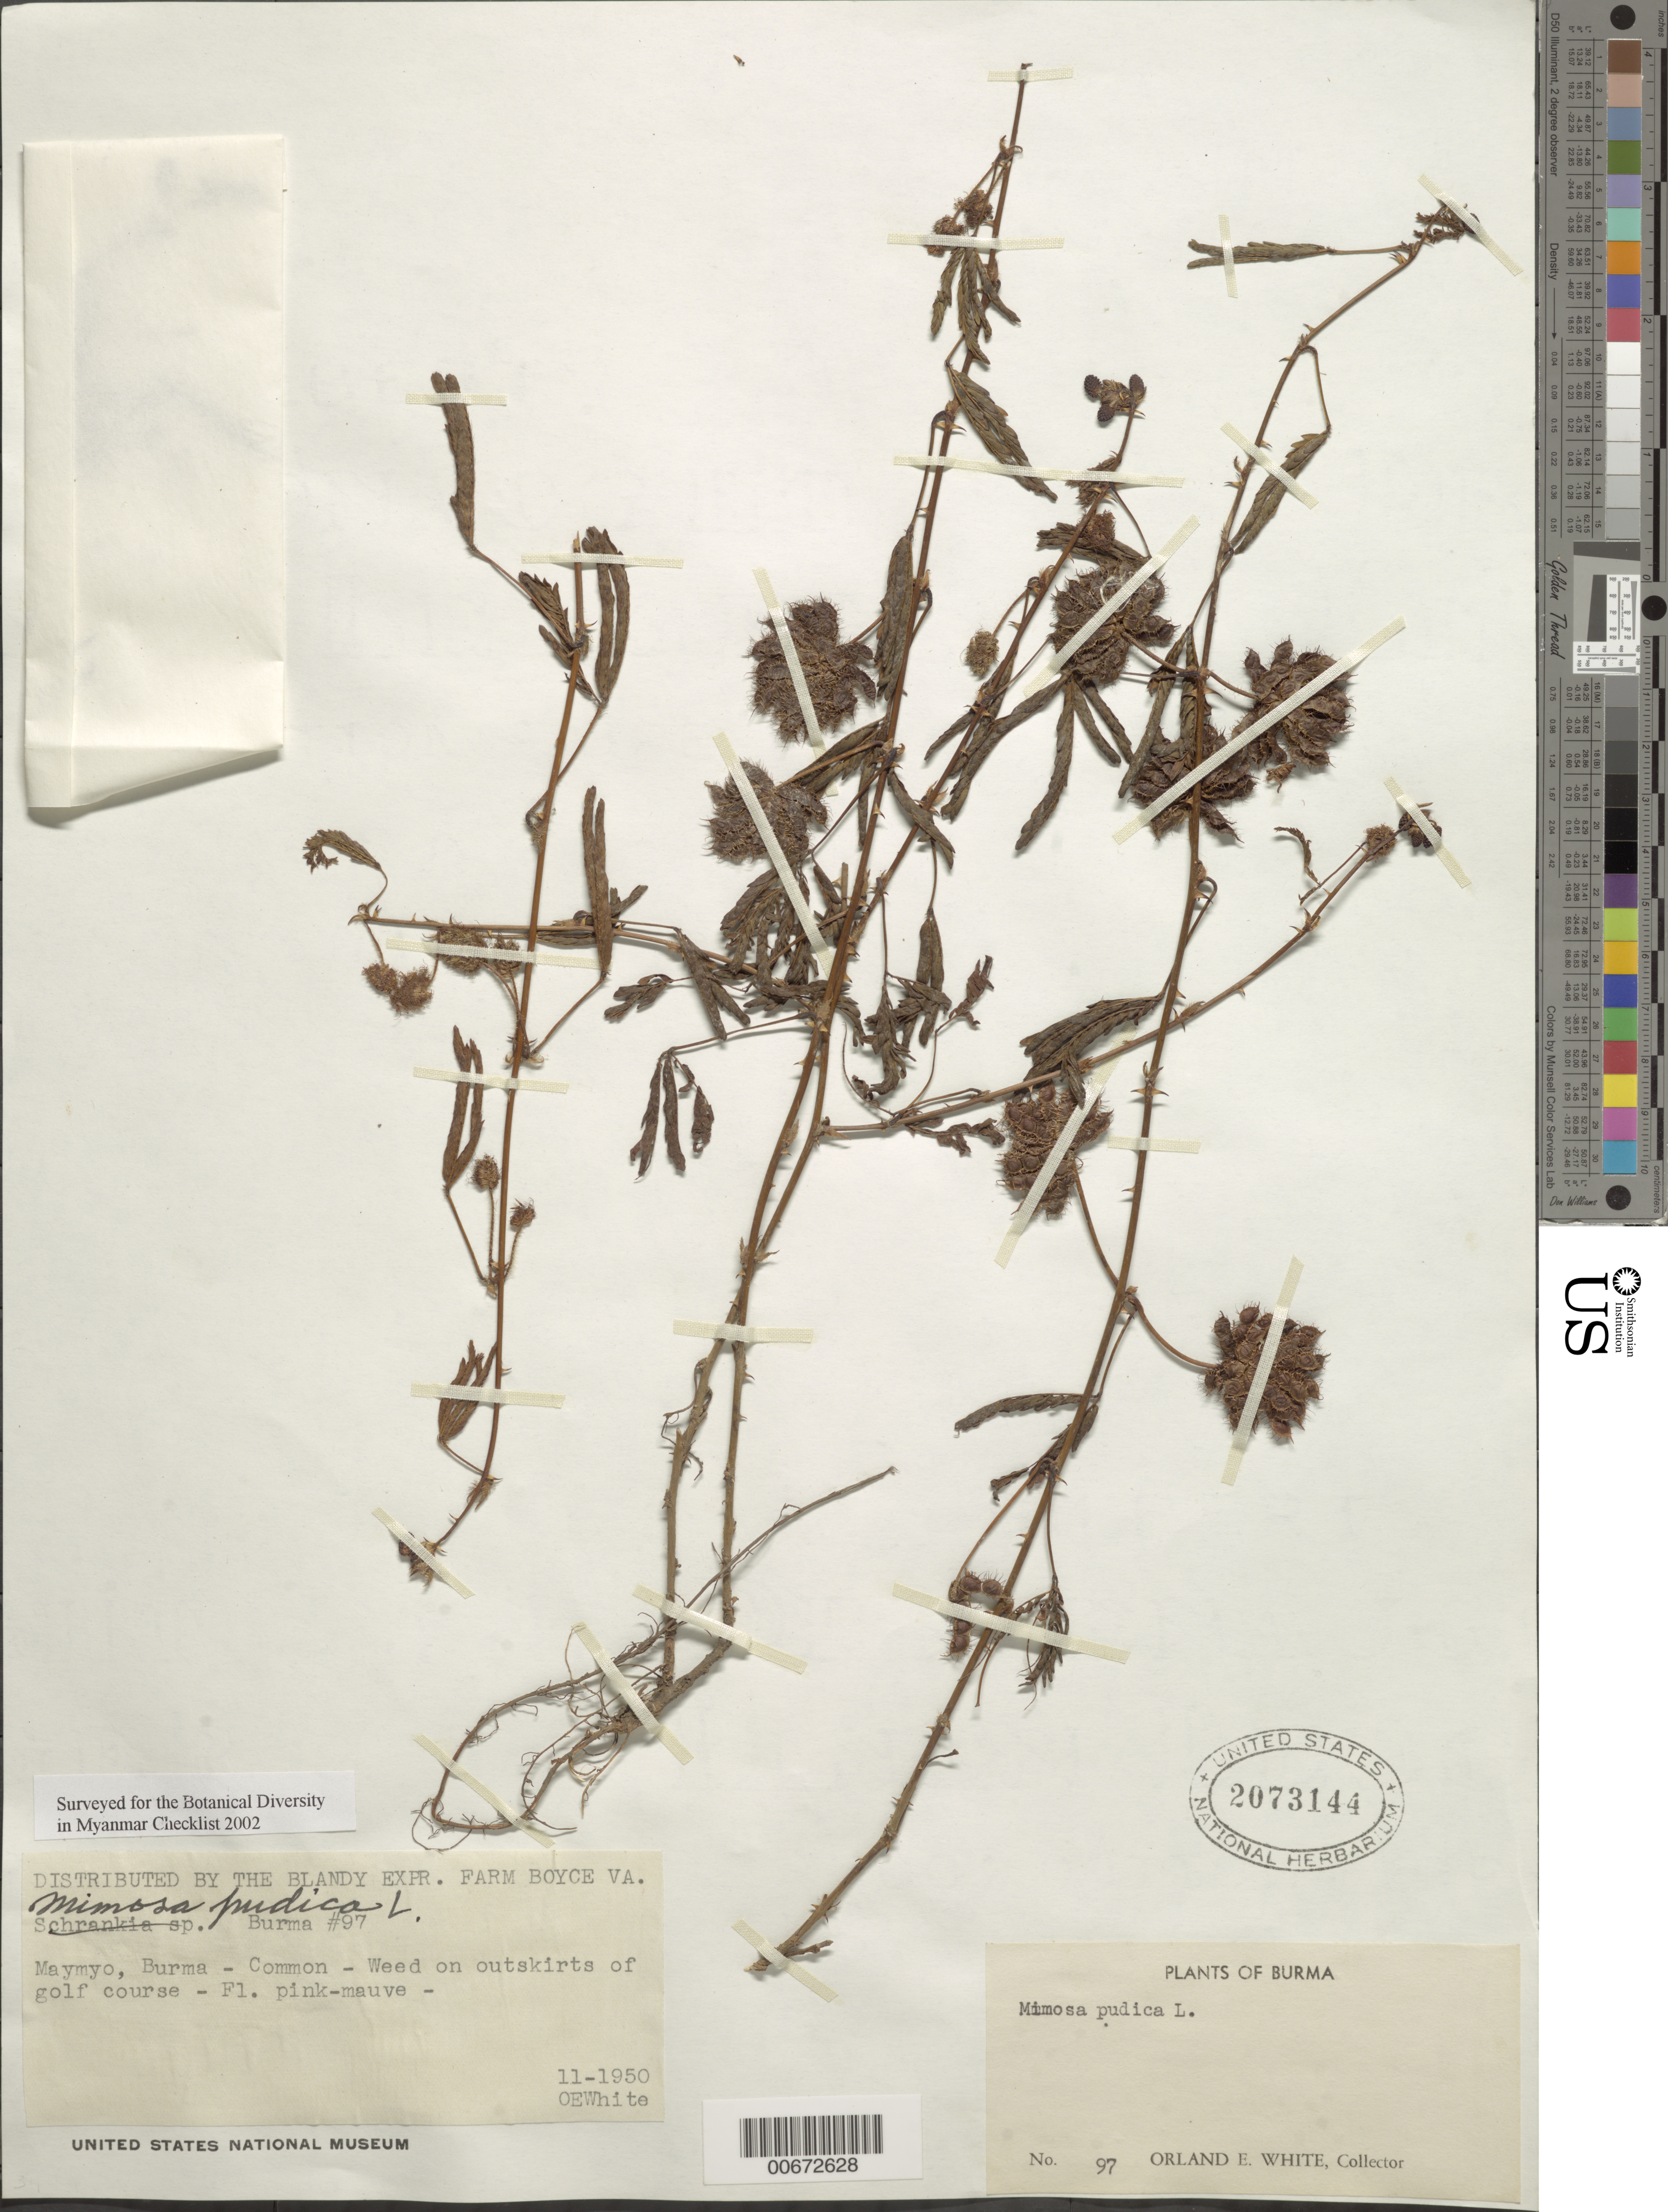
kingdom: Plantae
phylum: Tracheophyta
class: Magnoliopsida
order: Fabales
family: Fabaceae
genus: Mimosa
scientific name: Mimosa pudica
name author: L.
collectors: O. E. White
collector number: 97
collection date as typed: Nov 1950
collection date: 1950-11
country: Myanmar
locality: Maymyo, Burma.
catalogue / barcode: US 2073144